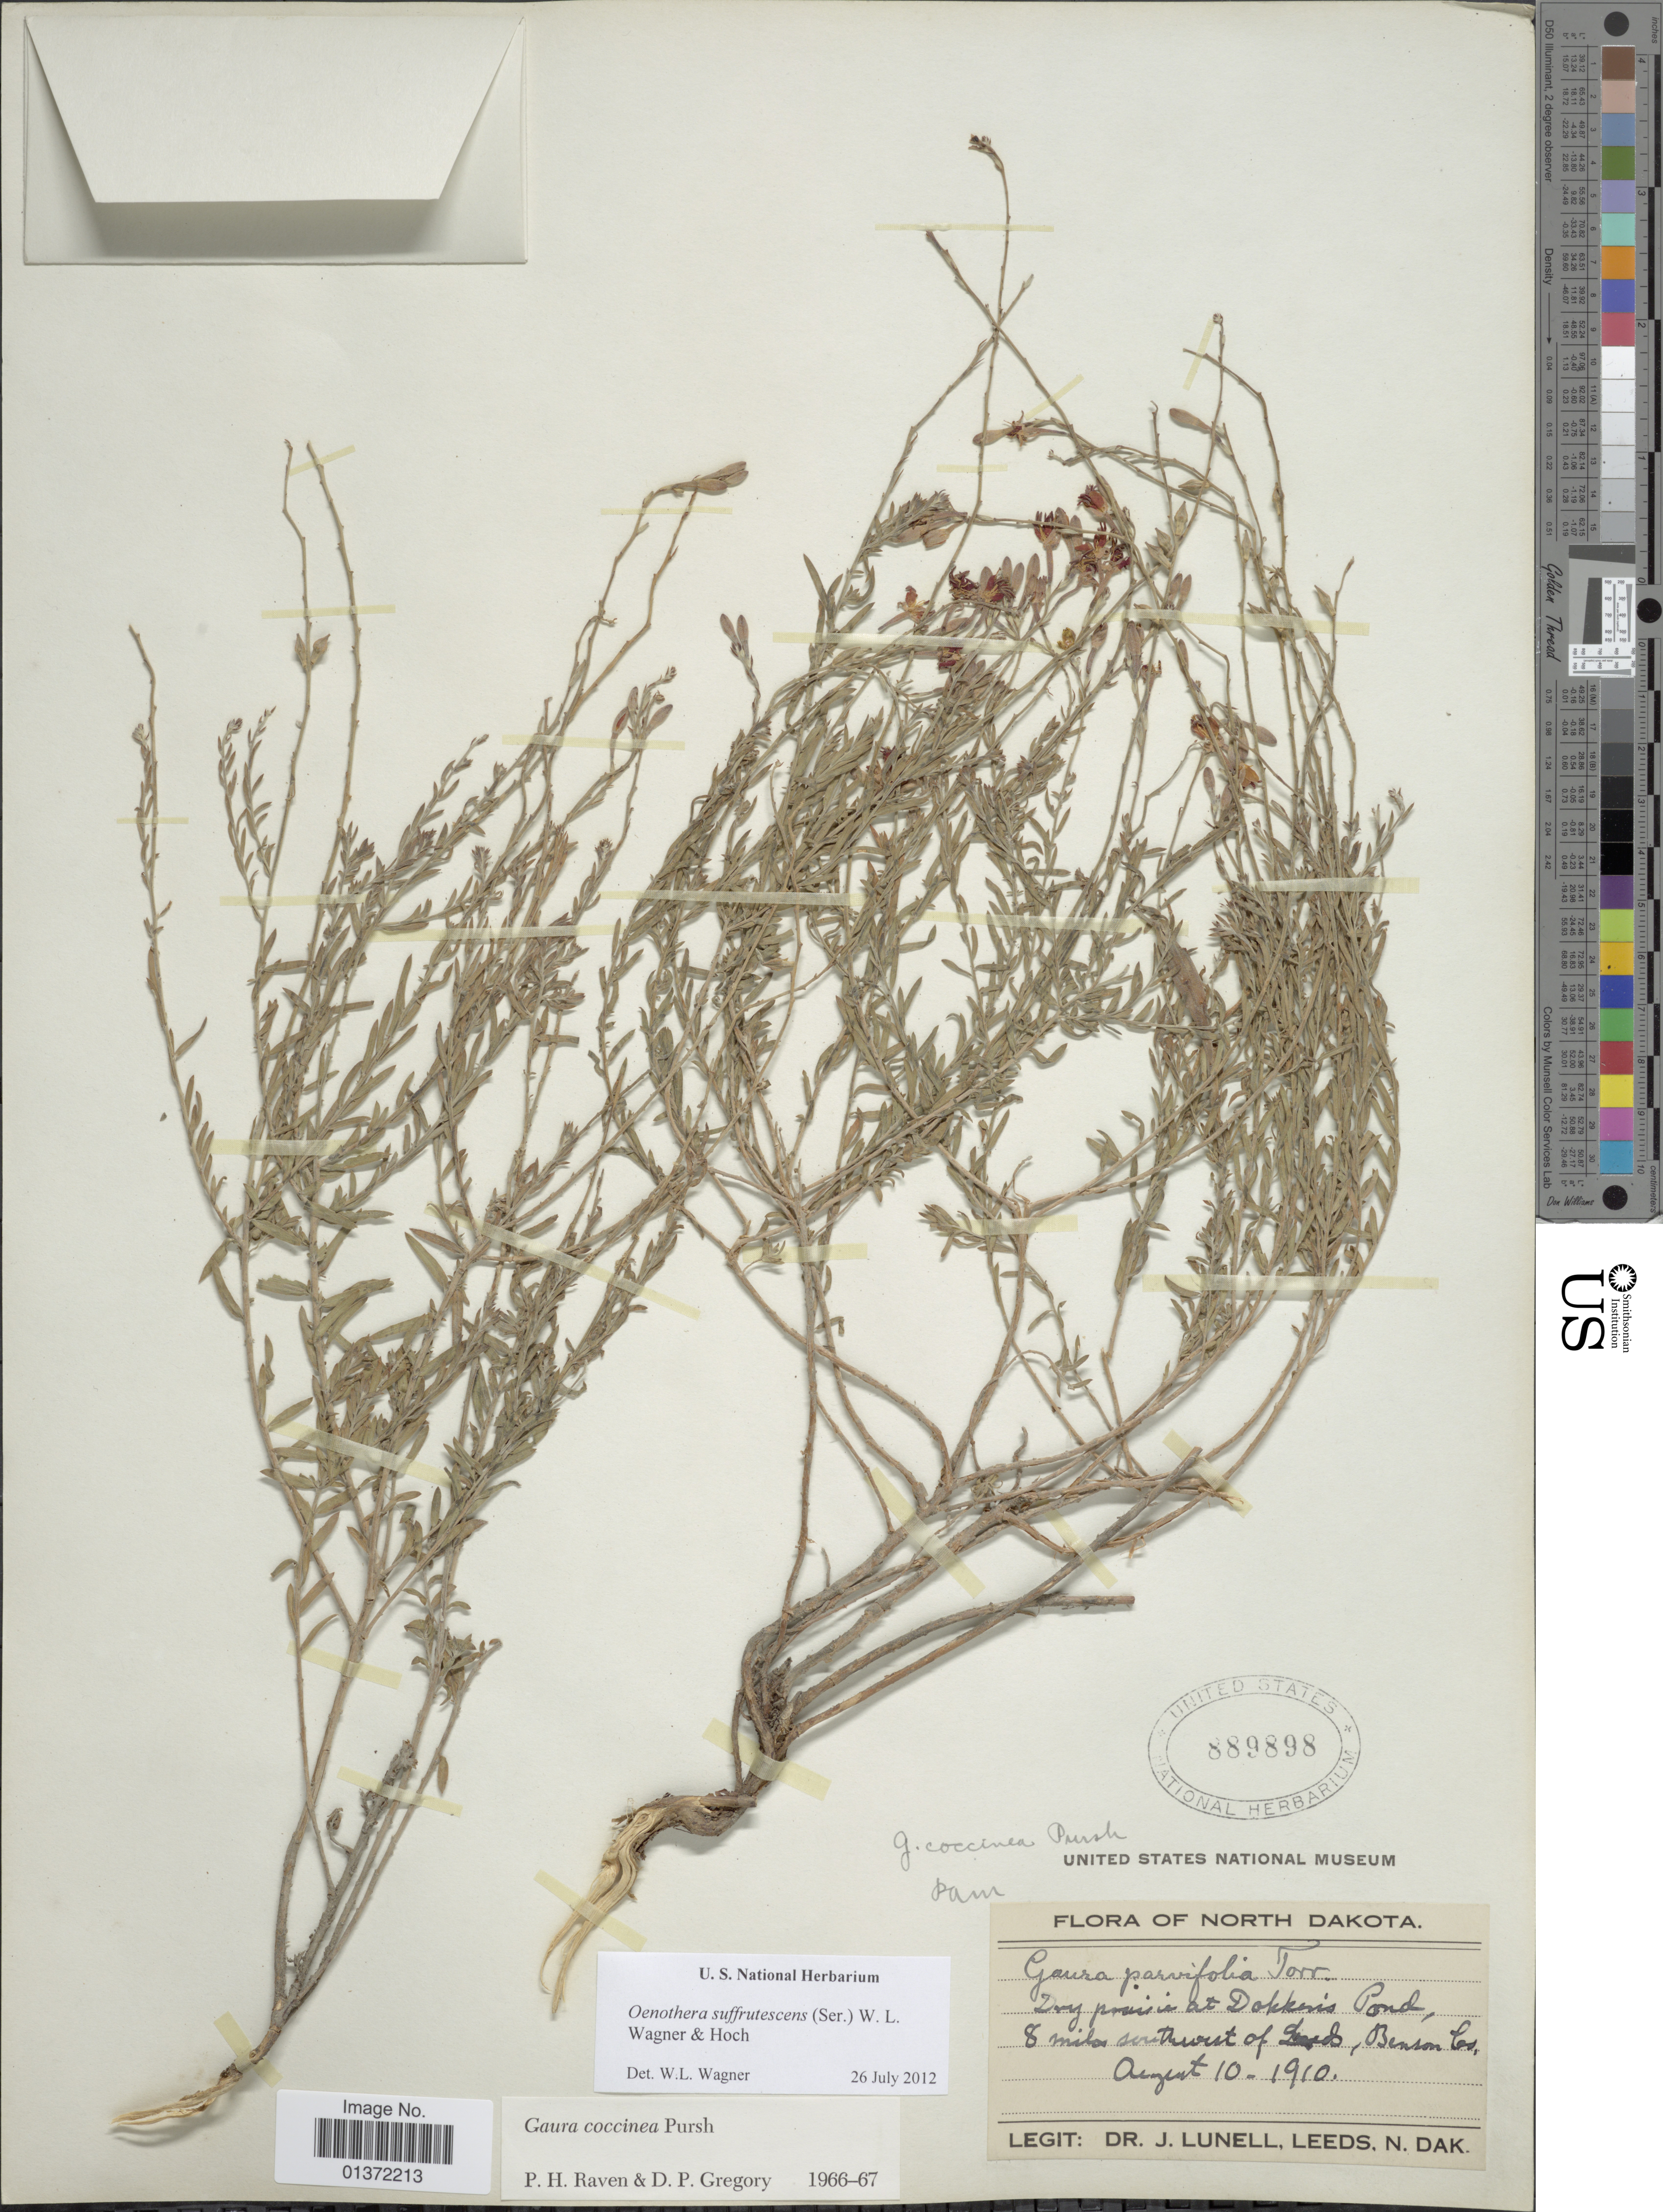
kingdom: Plantae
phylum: Tracheophyta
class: Magnoliopsida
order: Myrtales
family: Onagraceae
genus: Oenothera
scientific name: Oenothera suffrutescens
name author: (Ser.) W.L. Wagner & Hoch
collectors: J. Lunell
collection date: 1910-08-10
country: United States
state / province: North Dakota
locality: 8 miles southwest of Leeds, Benson Co.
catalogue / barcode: US 889898